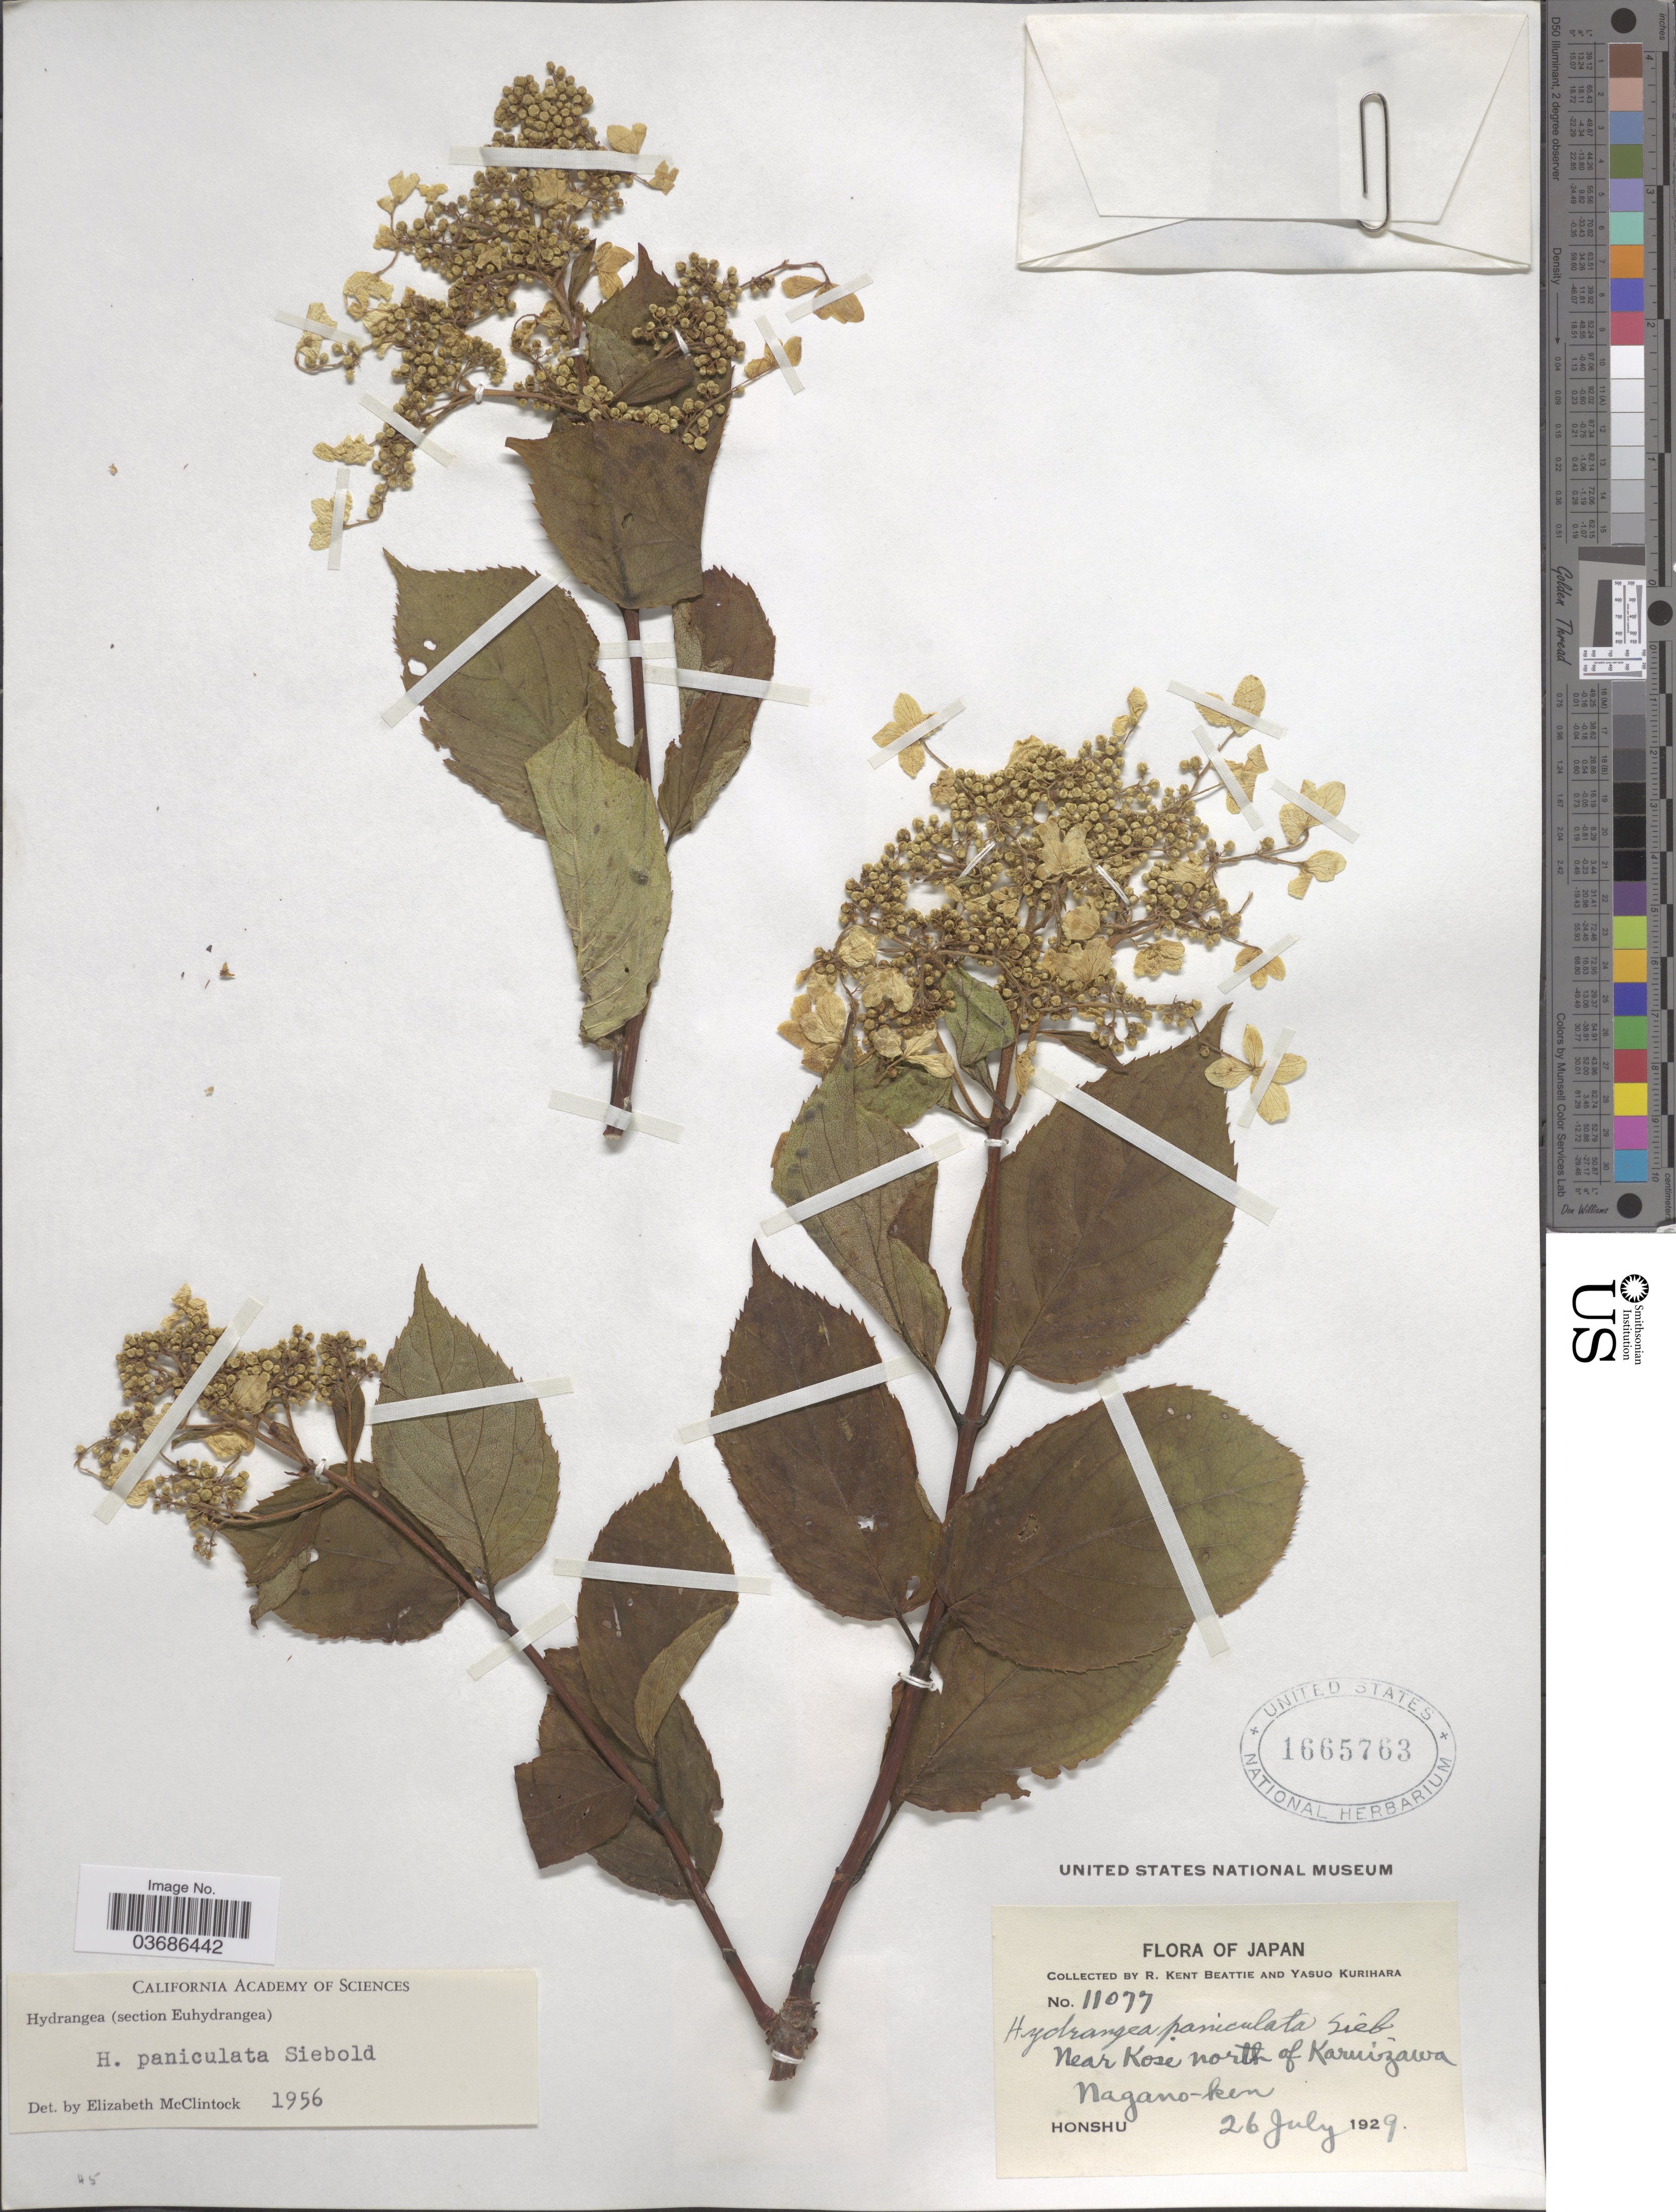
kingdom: Plantae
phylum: Tracheophyta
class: Magnoliopsida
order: Cornales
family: Hydrangeaceae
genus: Hydrangea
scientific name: Hydrangea paniculata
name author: Siebold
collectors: R. K. Beattie & Y. Kurihara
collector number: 11077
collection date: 1929-07-26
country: Japan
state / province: Nagano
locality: Near Kose north of Karuizawa. Nagano-ken. Honshu.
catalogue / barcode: US 1665763